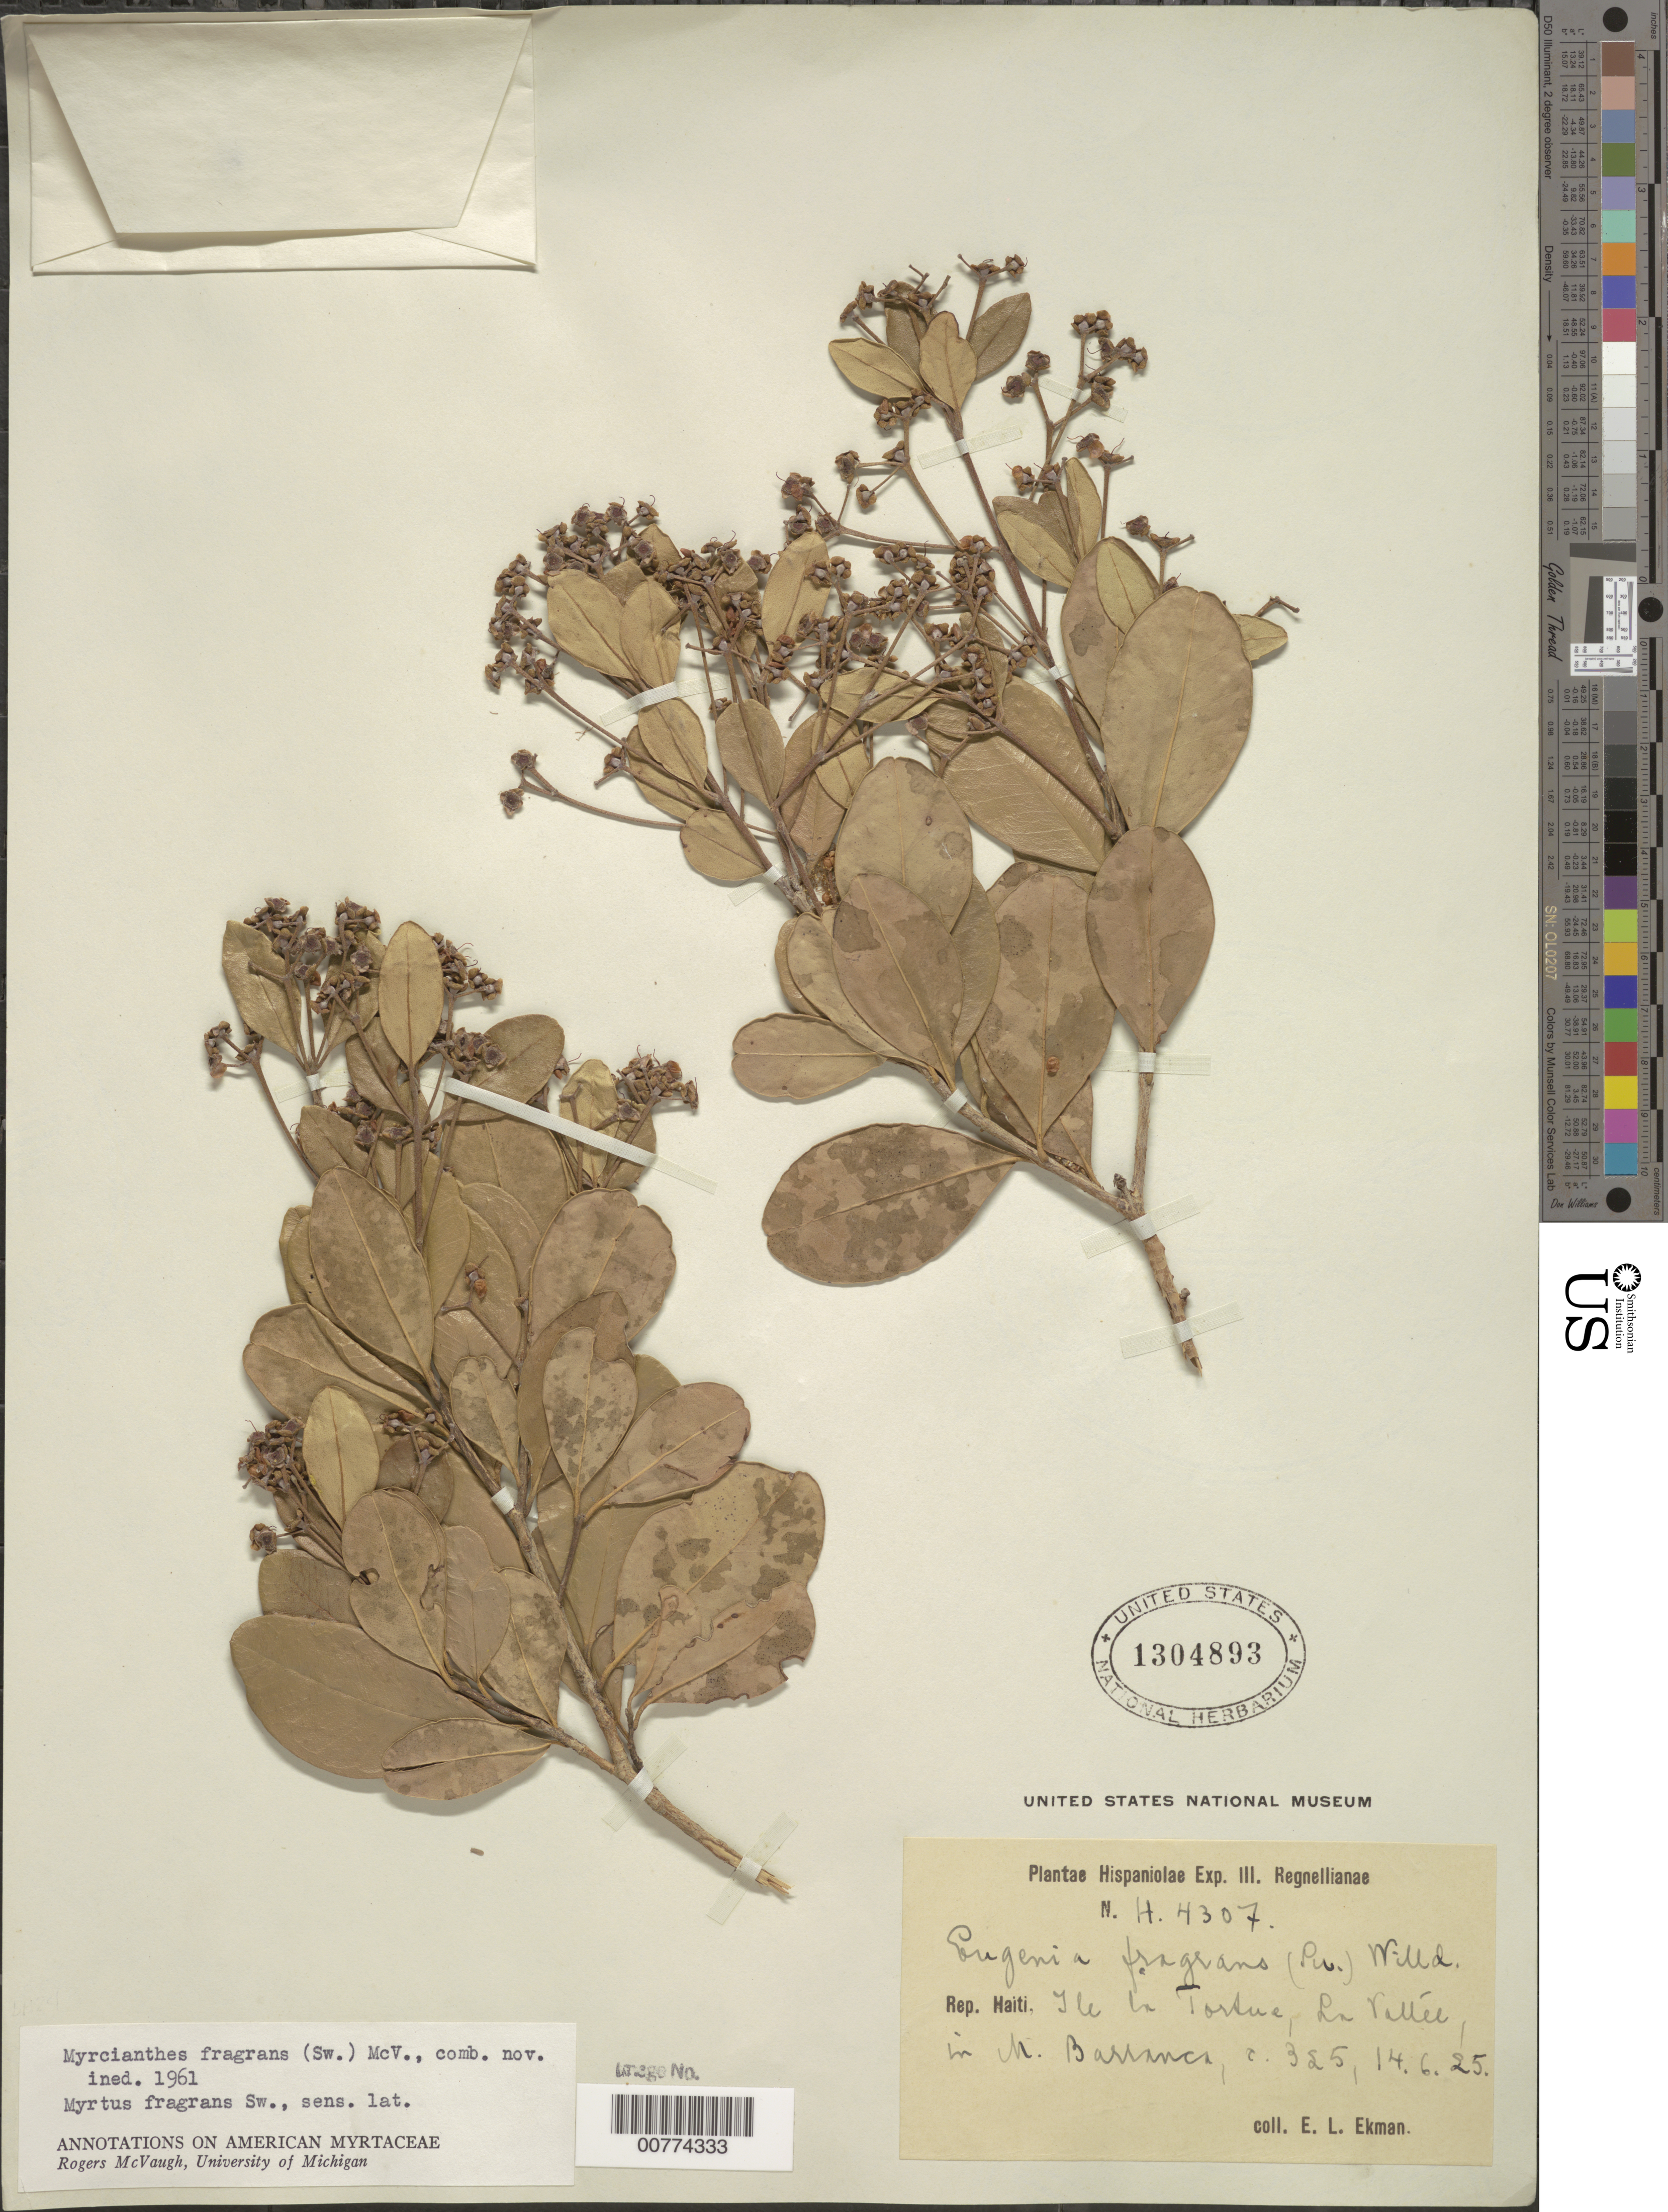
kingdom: Plantae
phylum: Tracheophyta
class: Magnoliopsida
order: Myrtales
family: Myrtaceae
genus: Myrcianthes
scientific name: Myrcianthes fragrans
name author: (Sw.) McVaugh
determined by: McVaugh, R.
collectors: E. L. Ekman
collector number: H 4307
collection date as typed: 14 Jun 1925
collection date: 1925-06-14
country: Haiti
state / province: Nord-Óuest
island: Île de la Tortue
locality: Ile La Tortue, La Vallée, in M. Barranca.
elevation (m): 325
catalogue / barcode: US 1304893